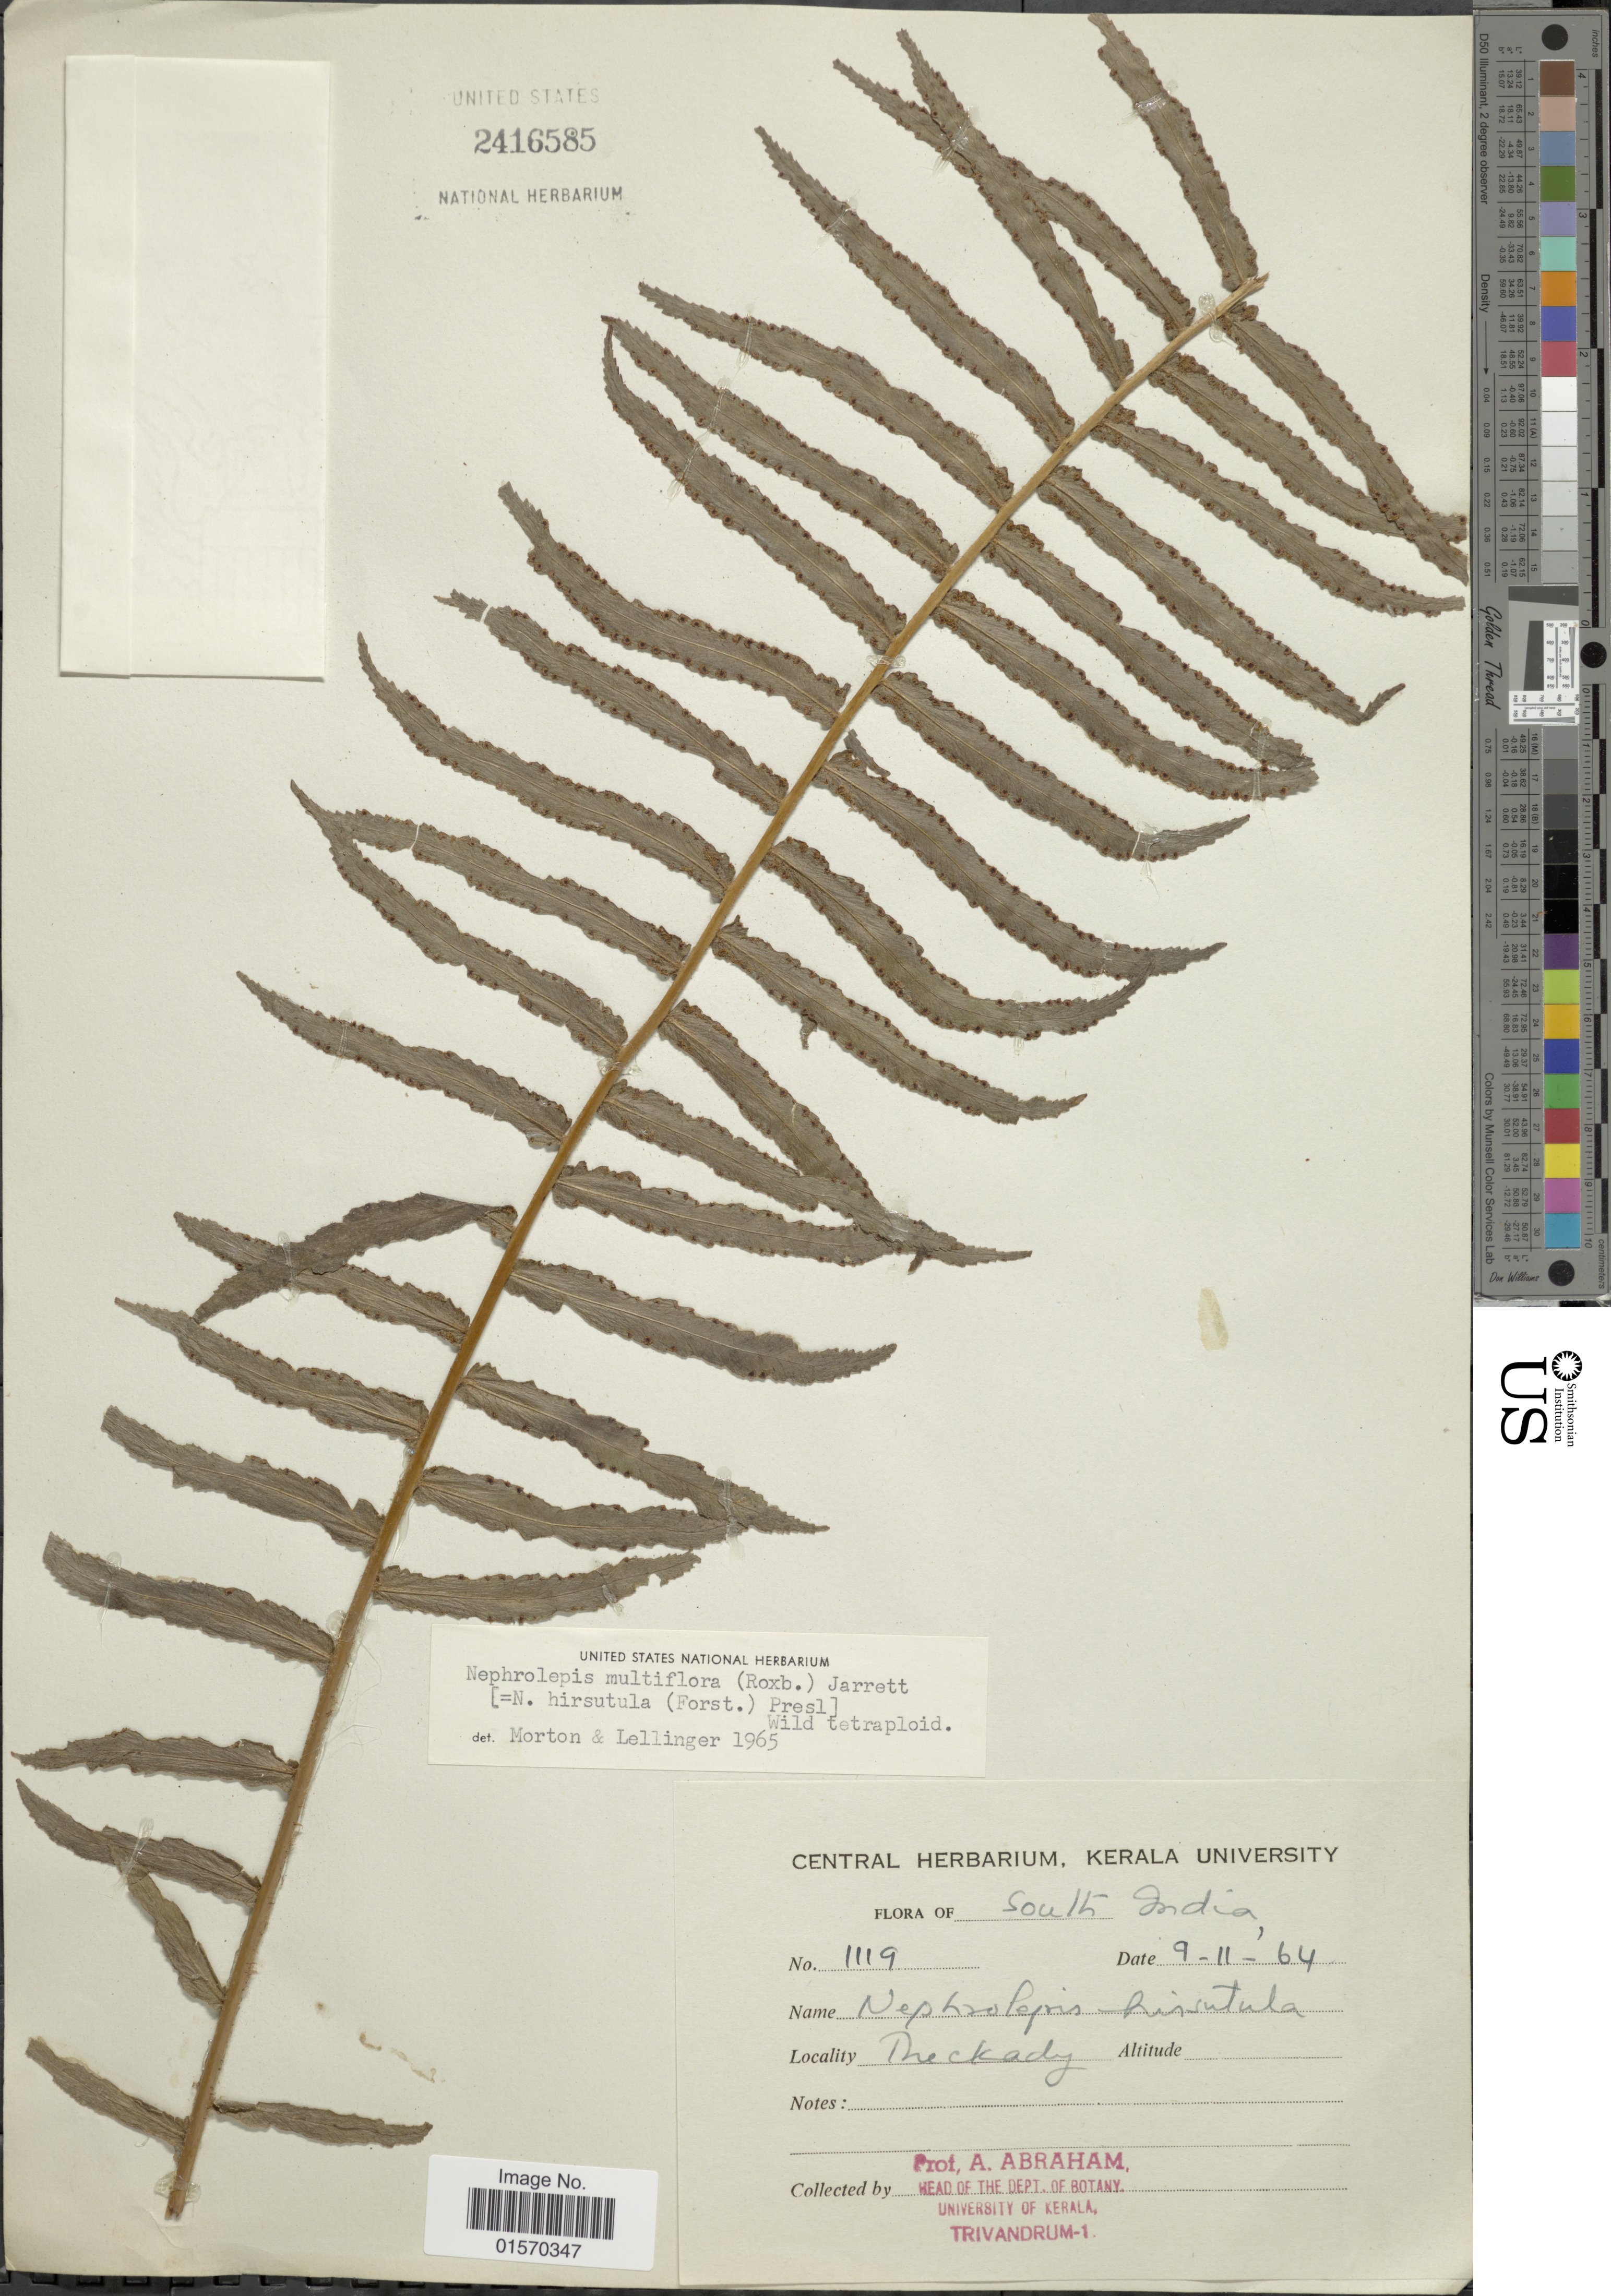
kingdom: Plantae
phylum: Tracheophyta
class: Polypodiopsida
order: Polypodiales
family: Nephrolepidaceae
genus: Nephrolepis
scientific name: Nephrolepis multiflora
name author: (Roxb.) F.M. Jarrett ex C.V. Morton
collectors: A. Abraham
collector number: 1119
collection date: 1964-11-09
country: India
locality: South India. Thekkady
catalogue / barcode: US 2416585